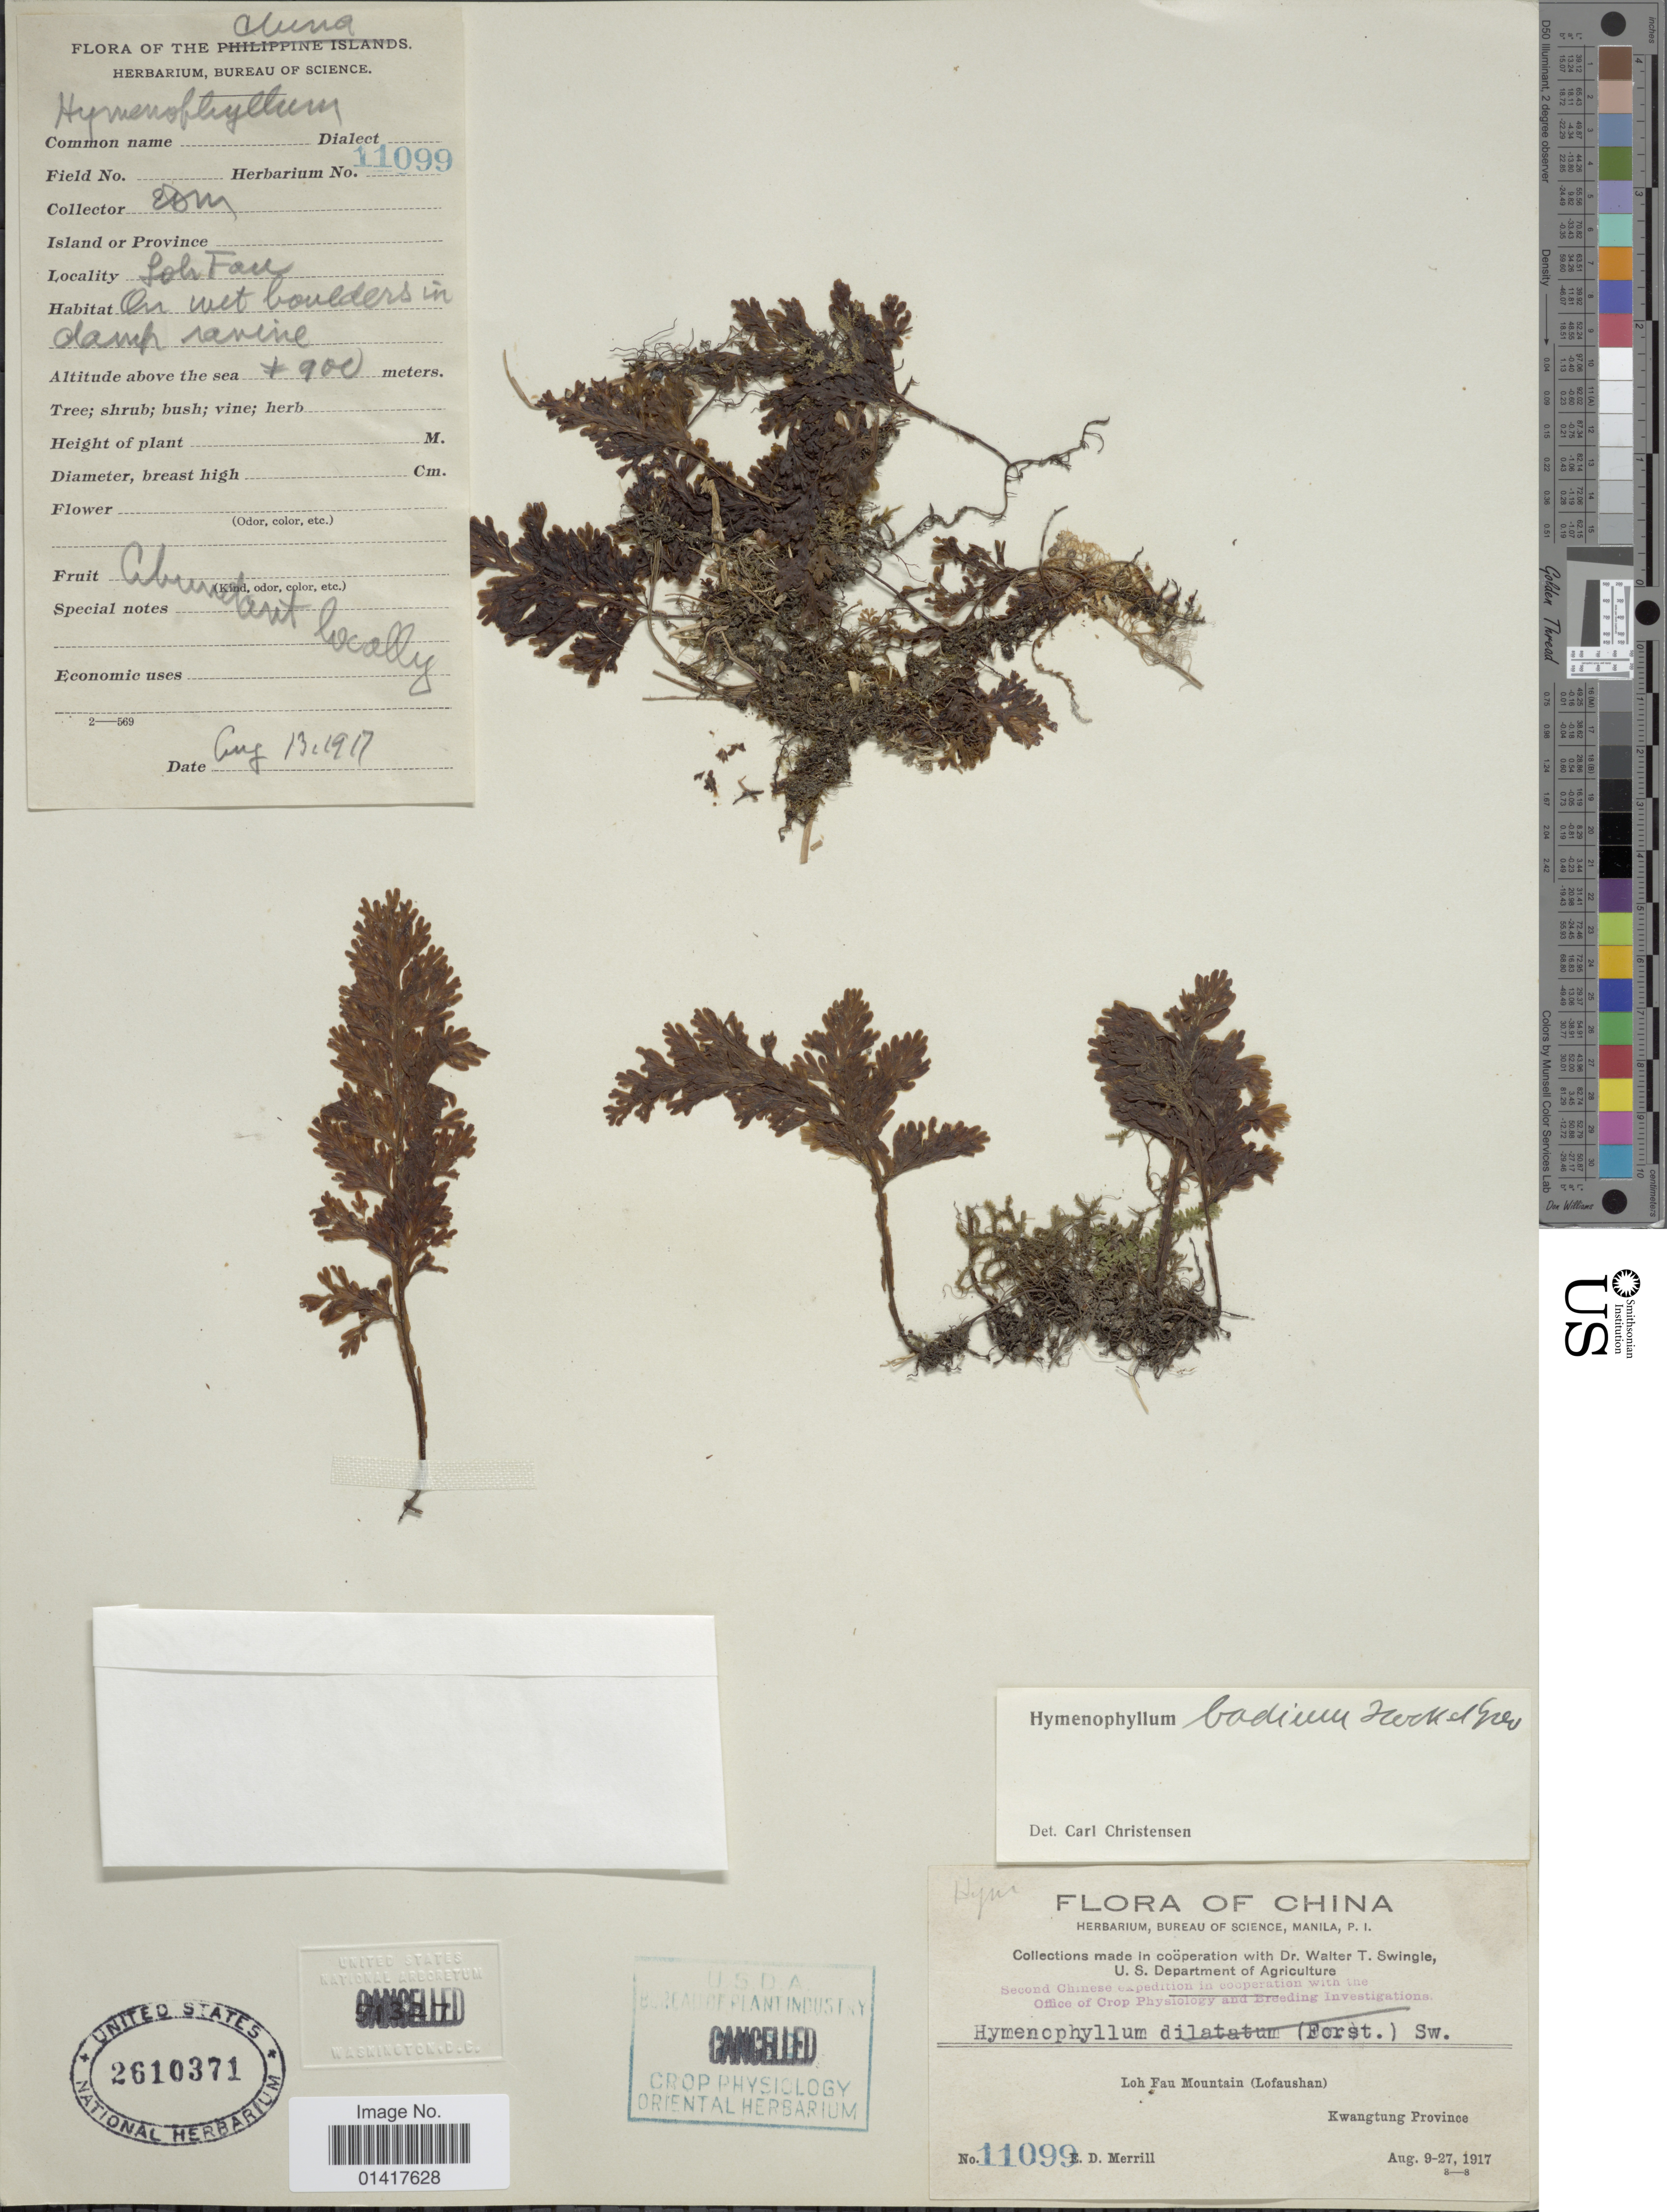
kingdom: Plantae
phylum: Tracheophyta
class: Polypodiopsida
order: Hymenophyllales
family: Hymenophyllaceae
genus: Hymenophyllum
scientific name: Hymenophyllum badium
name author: Hook. & Grev.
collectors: E. D. Merrill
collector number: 11099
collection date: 1917-08-09/1917-08-27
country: China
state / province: Guangdong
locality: Loh fau Mountain (Lofaushan)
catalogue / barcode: US 2610371